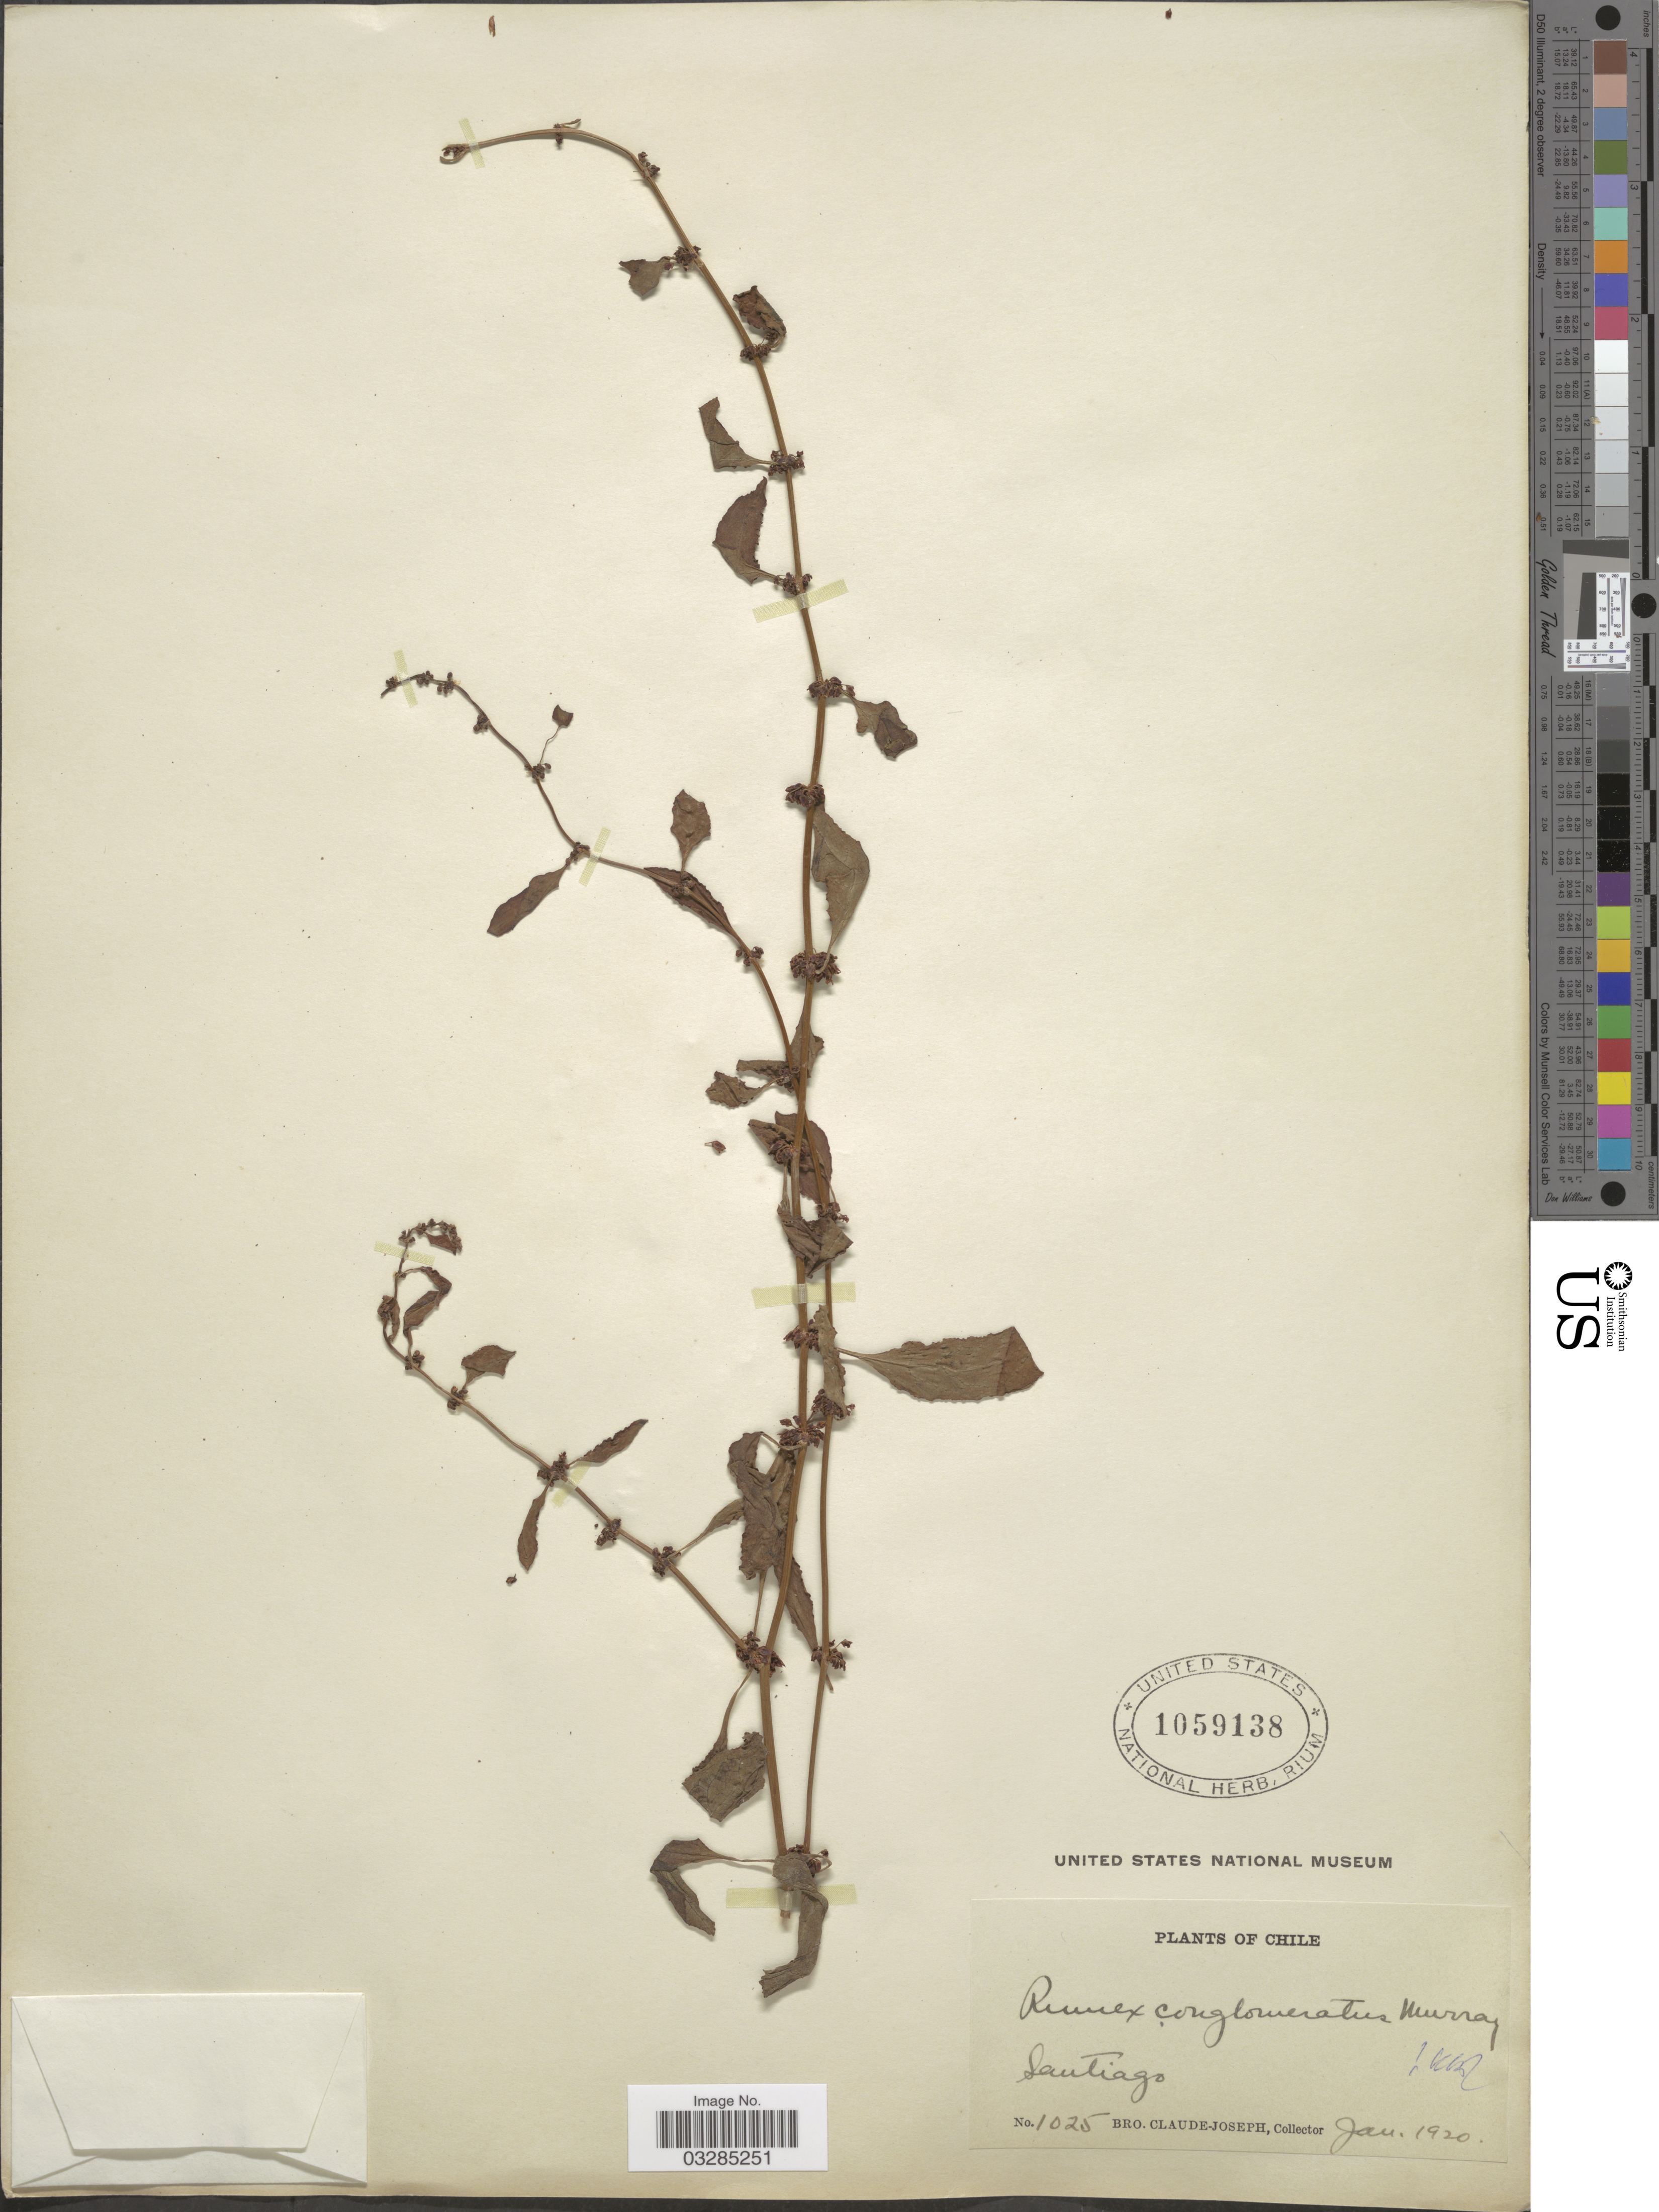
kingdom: Plantae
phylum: Tracheophyta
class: Magnoliopsida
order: Caryophyllales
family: Polygonaceae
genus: Rumex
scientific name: Rumex conglomeratus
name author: Murray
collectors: Bro. Claude-Joseph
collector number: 1025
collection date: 1920-01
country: Chile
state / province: Región Metropolitana (RM)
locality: Santiago.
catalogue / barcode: US 1059138